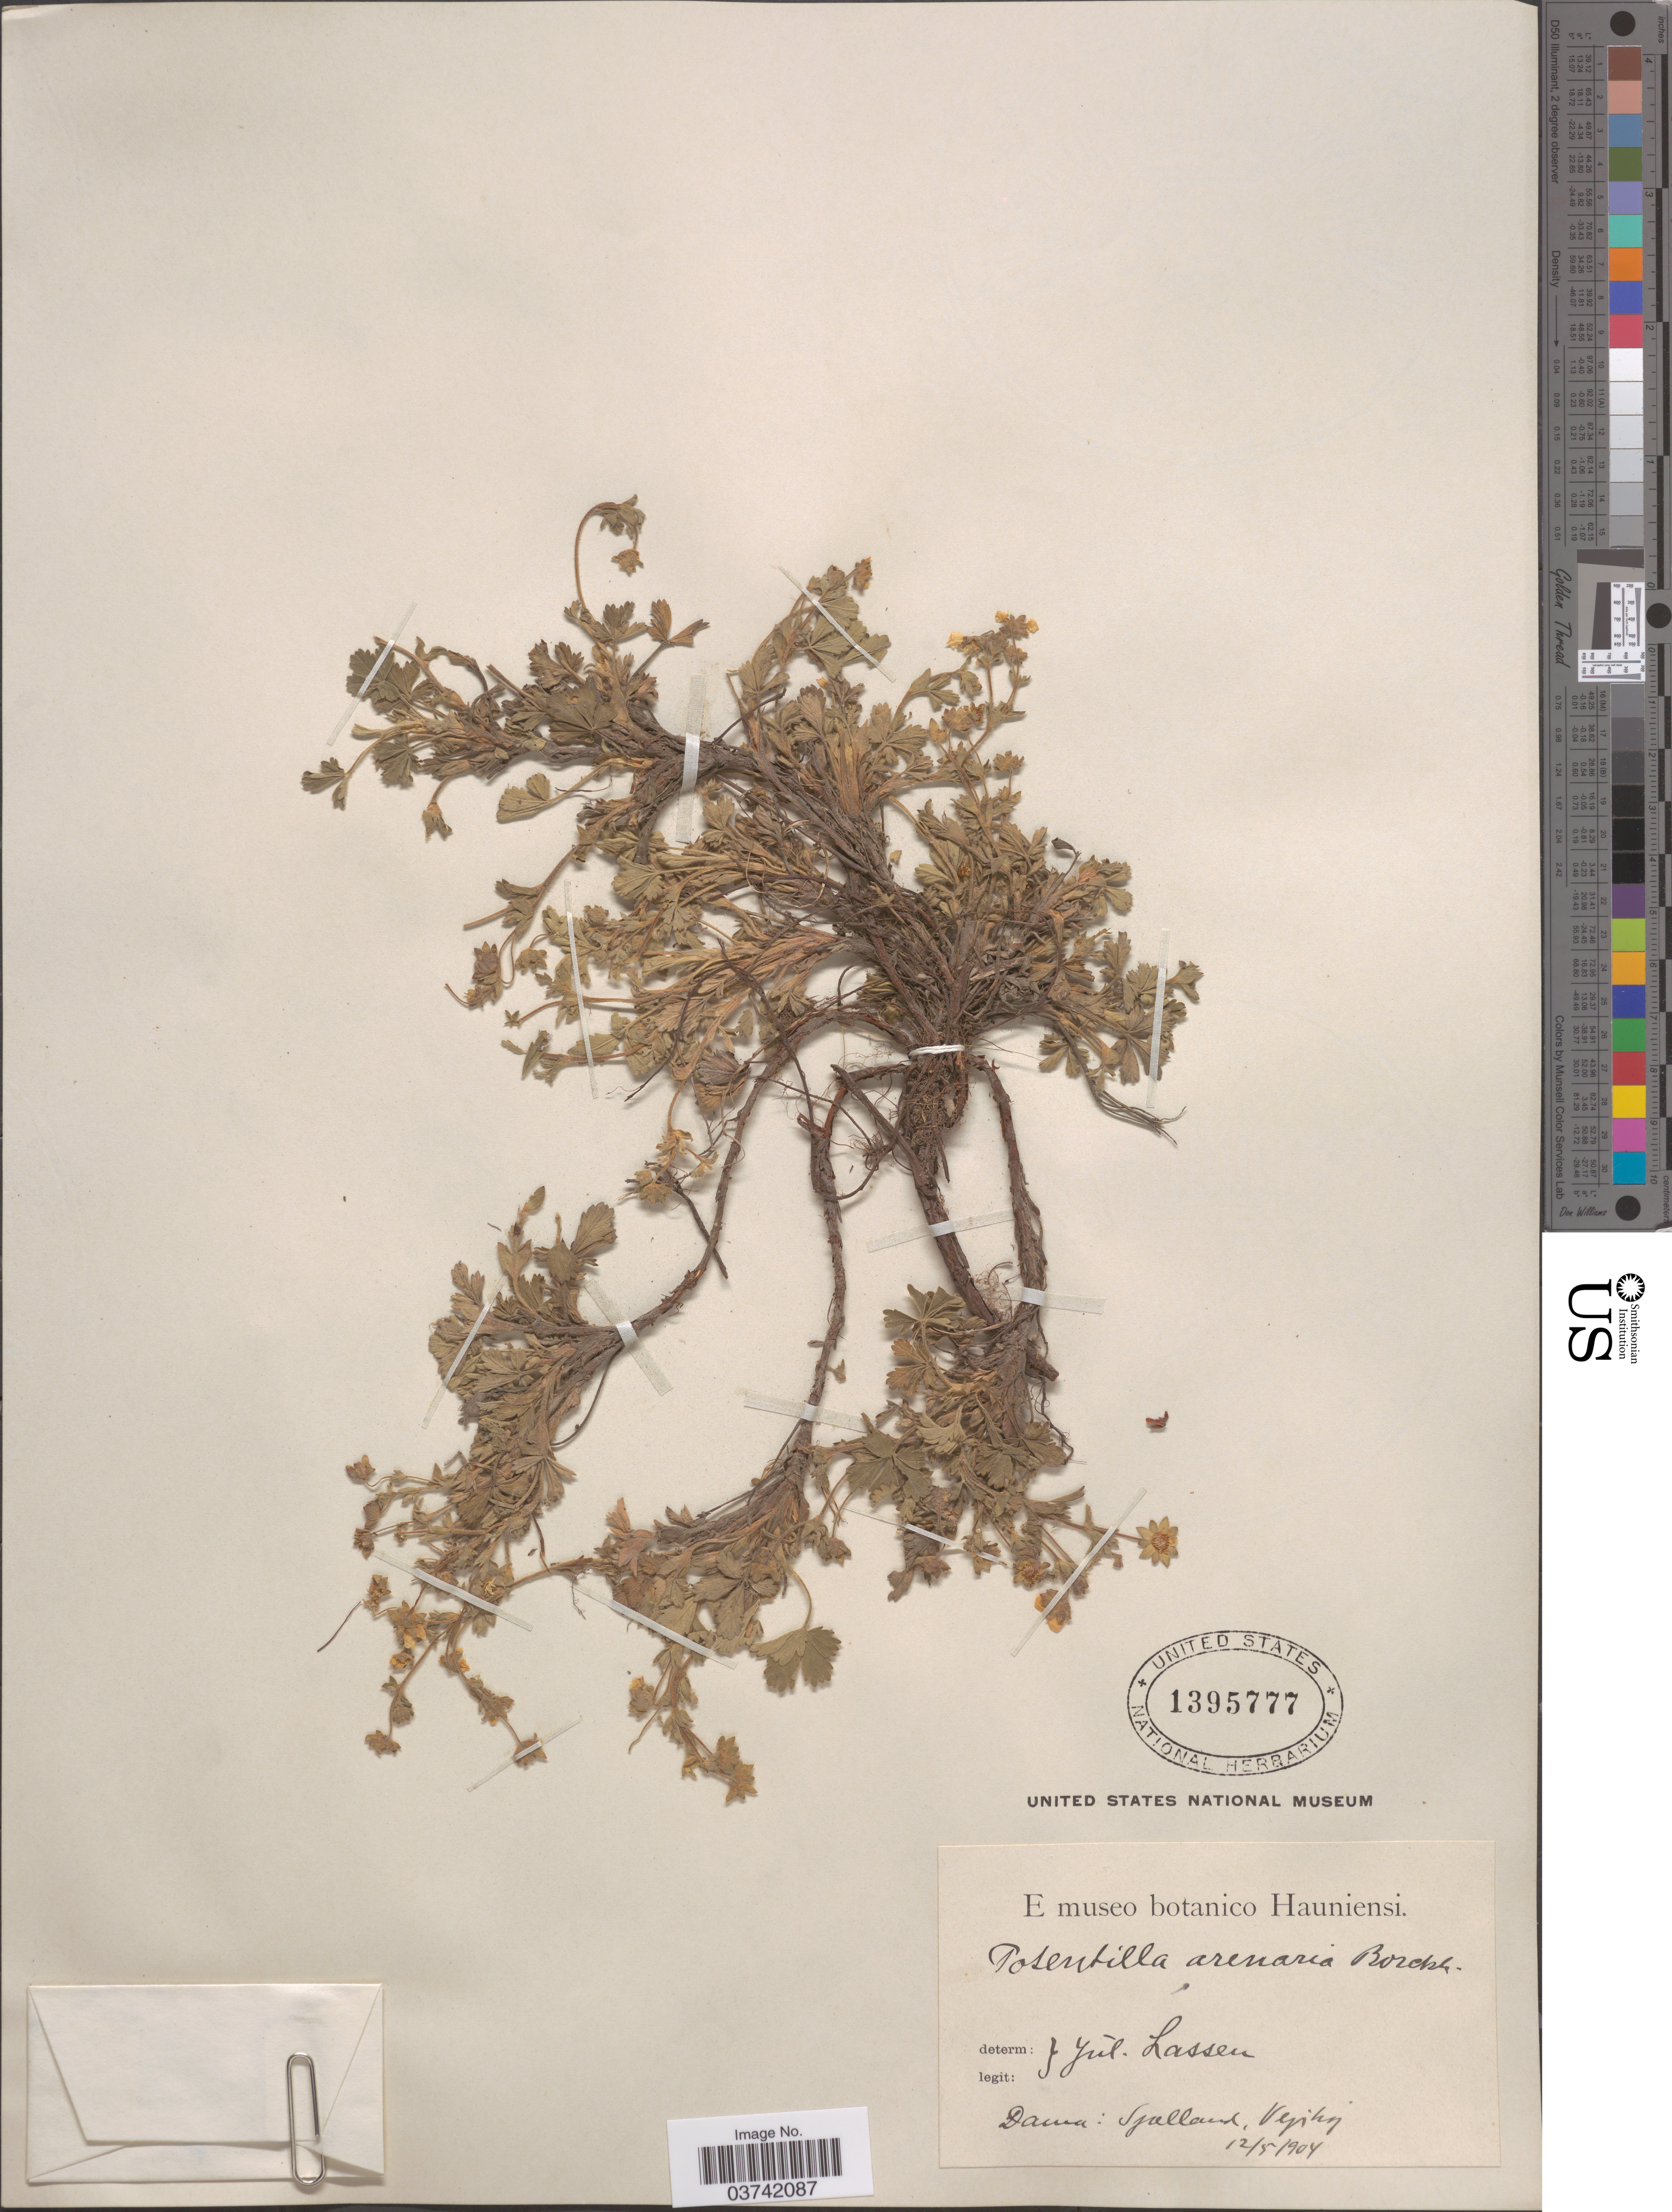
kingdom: Plantae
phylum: Tracheophyta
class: Magnoliopsida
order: Rosales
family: Rosaceae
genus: Potentilla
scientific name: Potentilla arenaria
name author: Borkh. et al.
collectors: J. Lassen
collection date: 1904-05-12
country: Denmark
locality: Dania: Sjalland, Vejrhoj.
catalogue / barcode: US 1395777